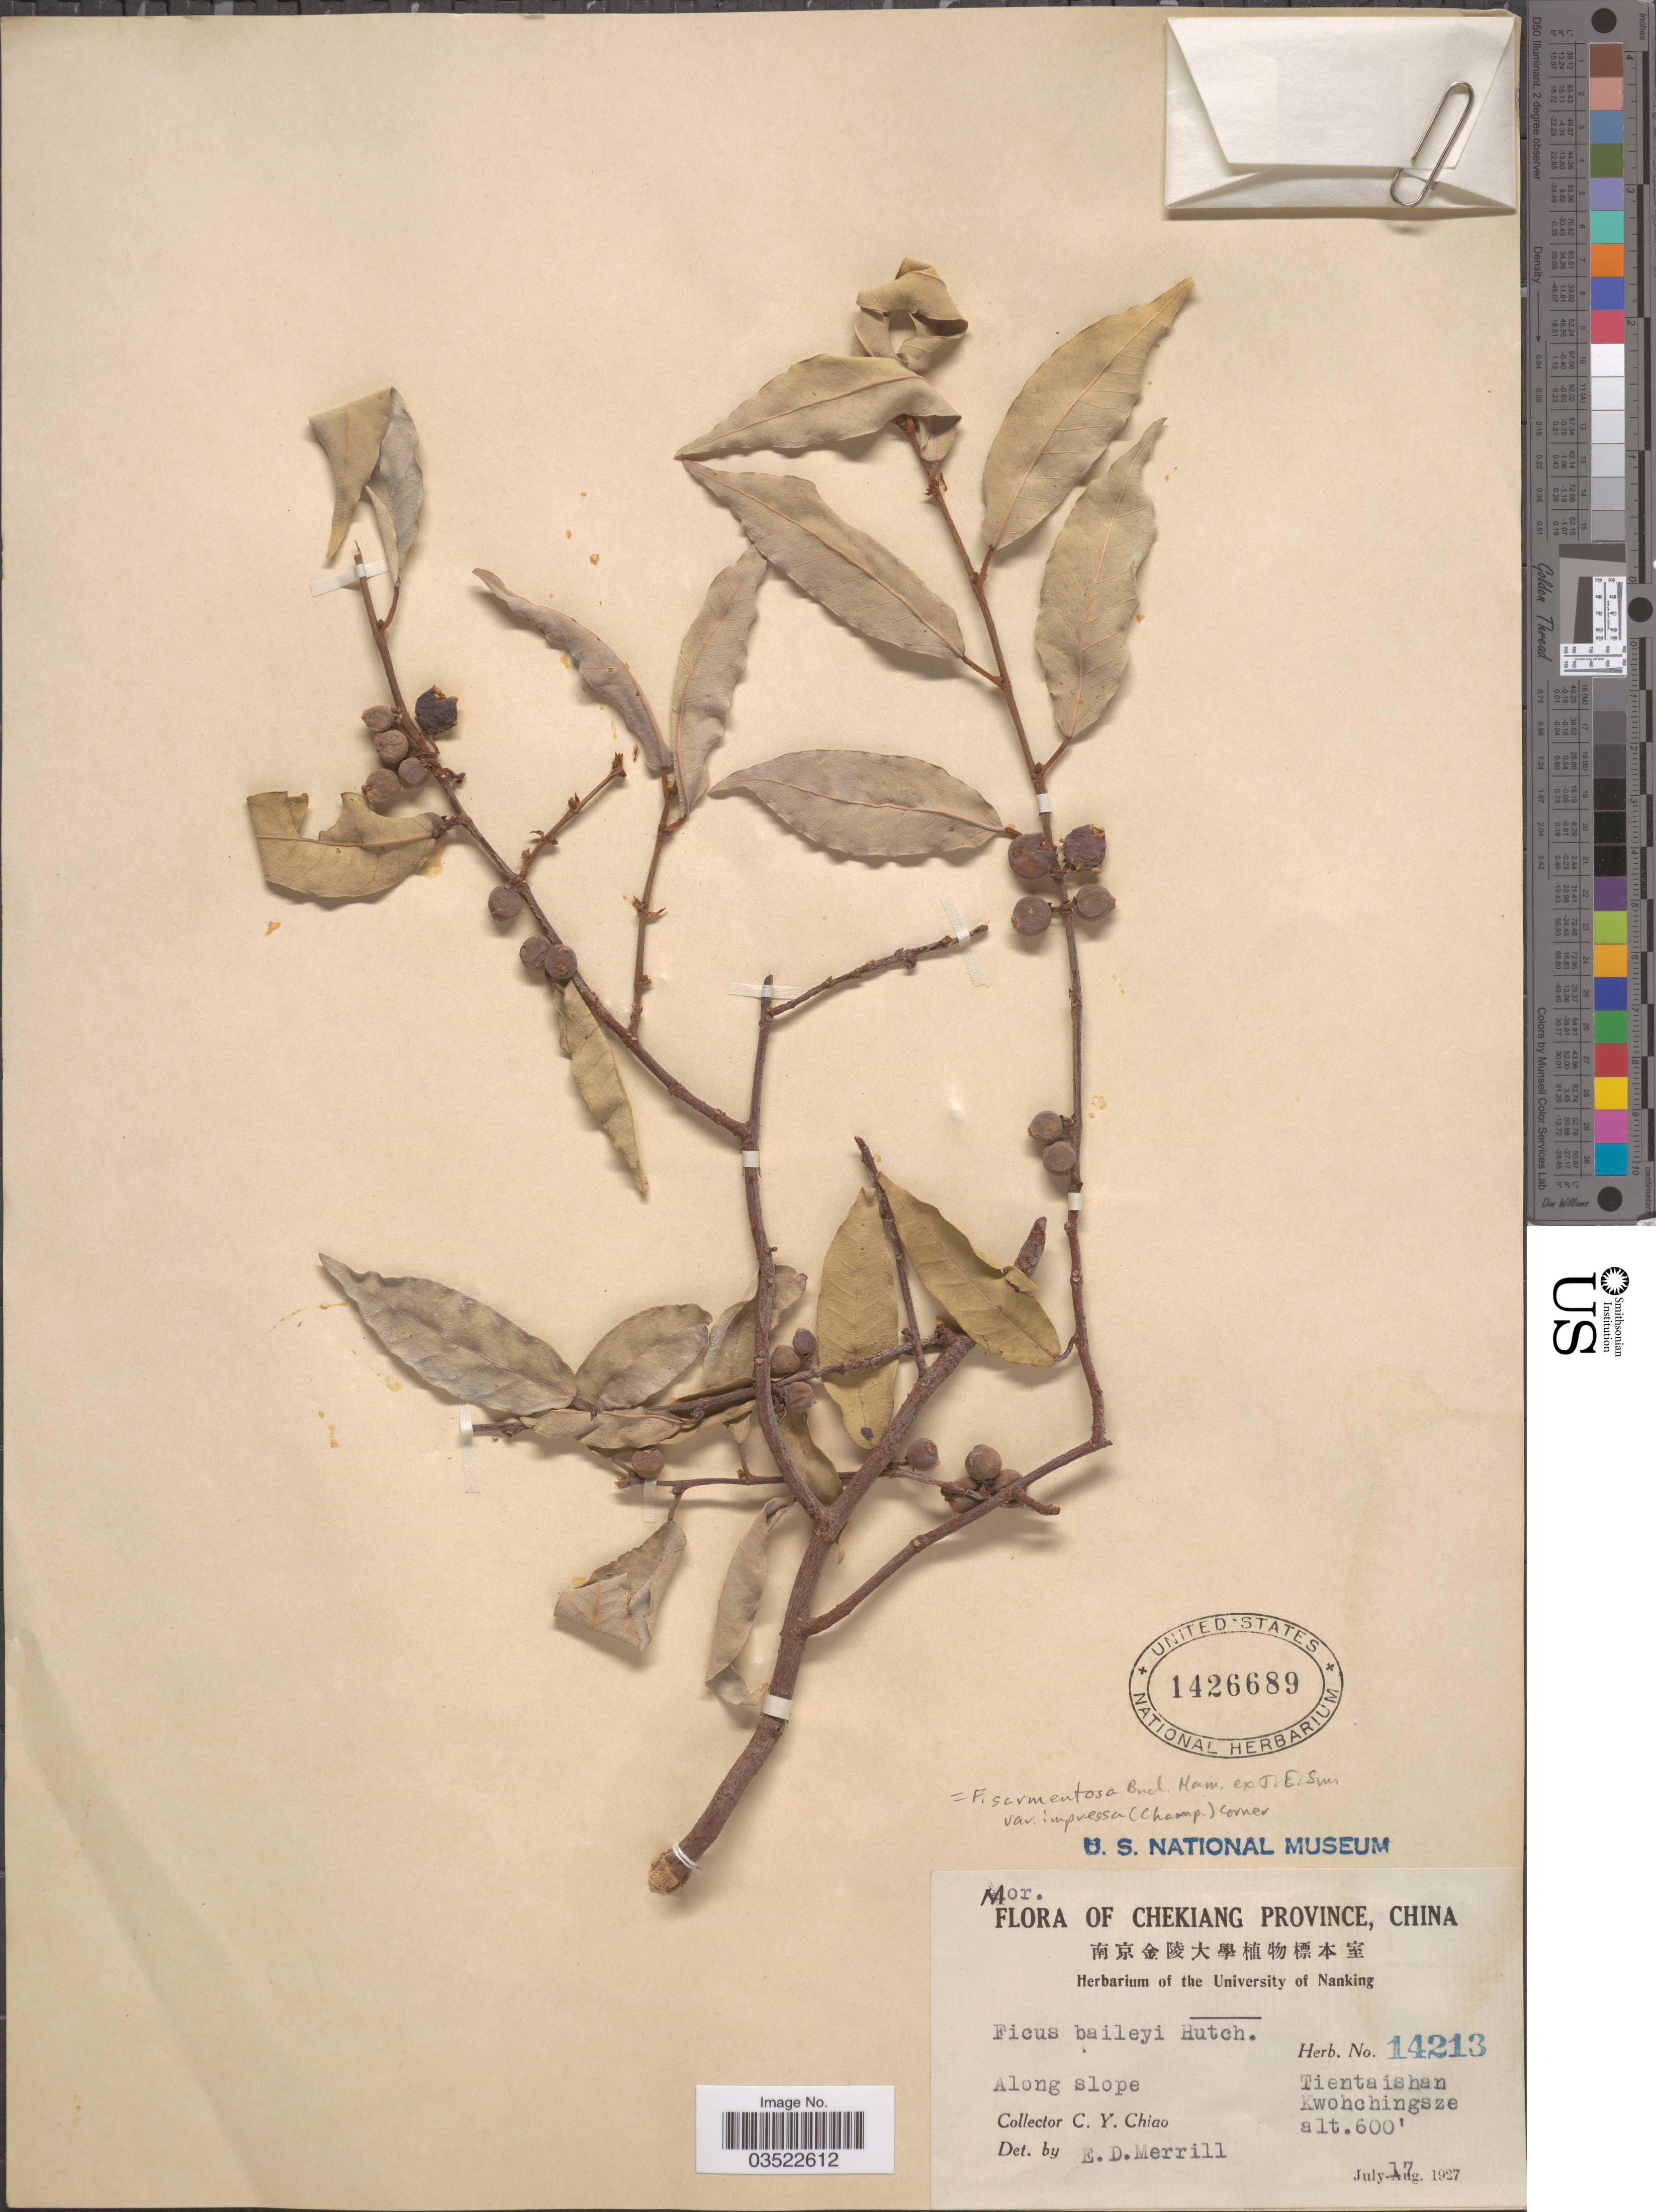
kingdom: Plantae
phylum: Tracheophyta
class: Magnoliopsida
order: Rosales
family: Moraceae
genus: Ficus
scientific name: Ficus sarmentosa var. impressa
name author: (Champ. ex Benth.) Corner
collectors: C. Y. Chiao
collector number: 14213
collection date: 1927-07-17/1927-08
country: China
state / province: Zhejiang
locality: Chekiang Province. Tientaishan. Kwohchingsze.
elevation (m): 183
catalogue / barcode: US 1426689